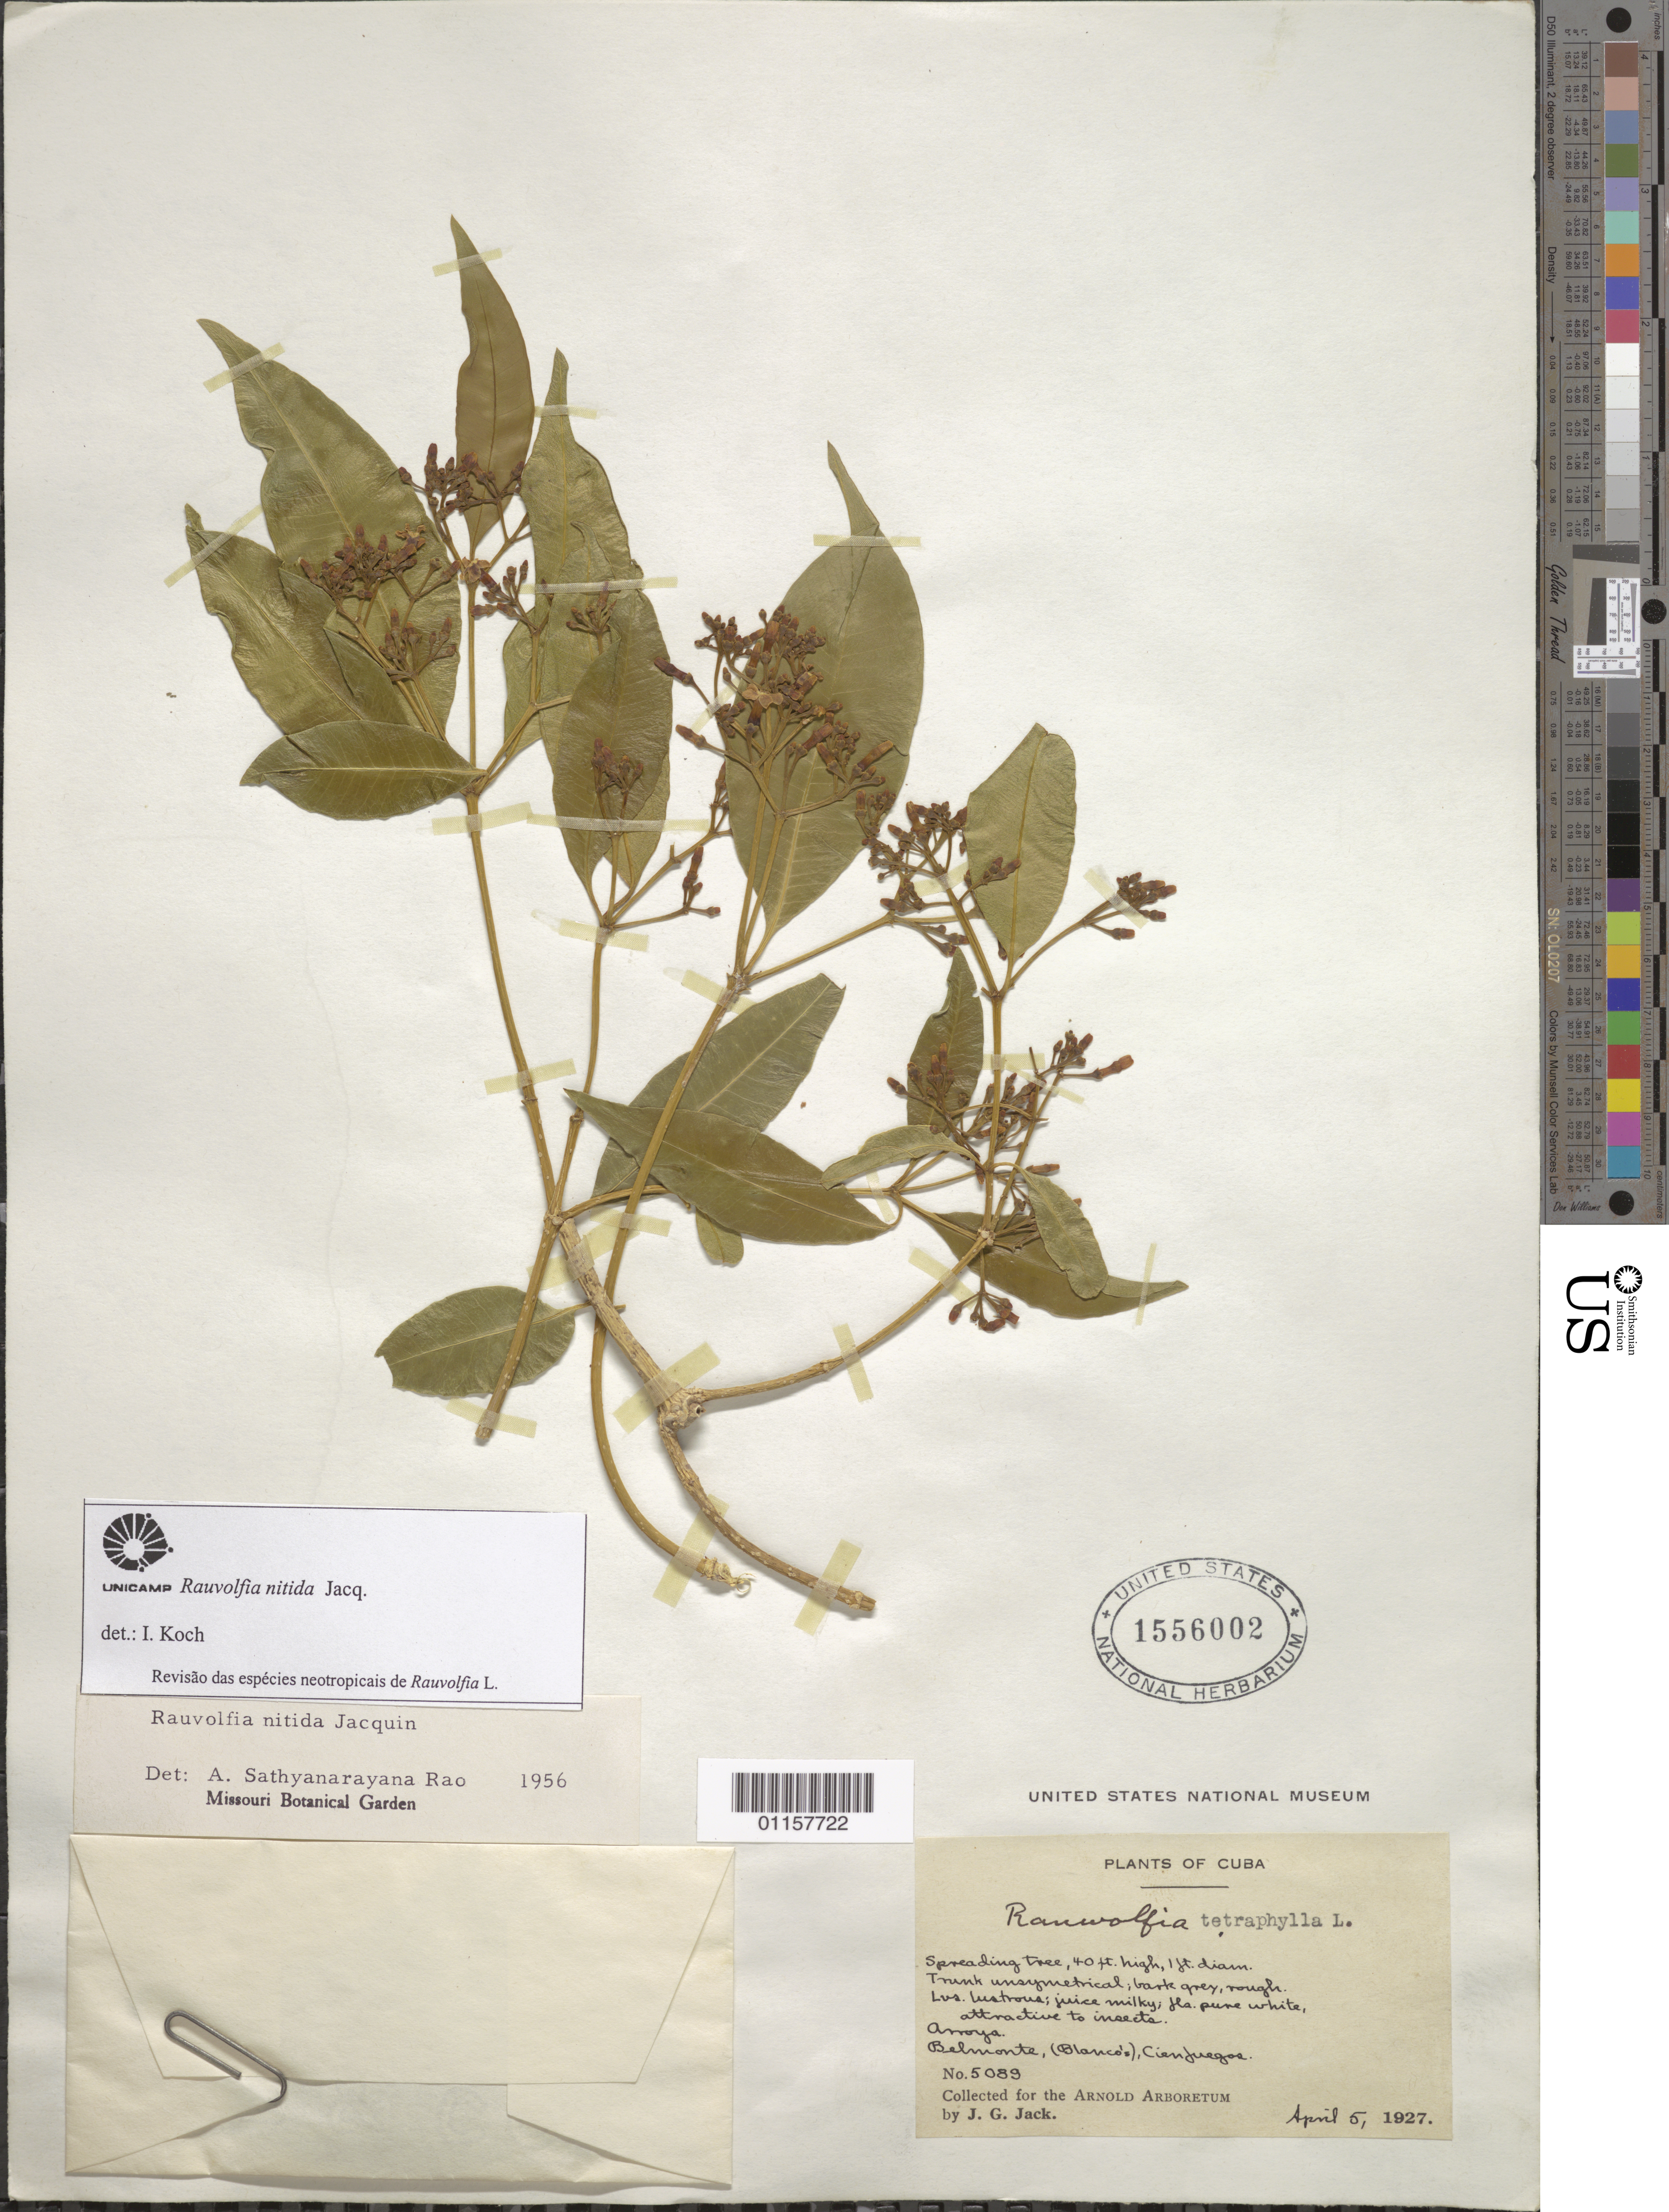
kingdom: Plantae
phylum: Tracheophyta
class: Magnoliopsida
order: Gentianales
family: Apocynaceae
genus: Rauvolfia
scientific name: Rauvolfia nitida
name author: Jacq.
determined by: Koch, I.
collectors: J. G. Jack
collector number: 5089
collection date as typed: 05 Apr 1927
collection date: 1927-04-05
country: Cuba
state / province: Cienfuegos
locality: Belmonte (Blanco's), Cienfuegos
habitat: Arroyo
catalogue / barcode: US 1556002